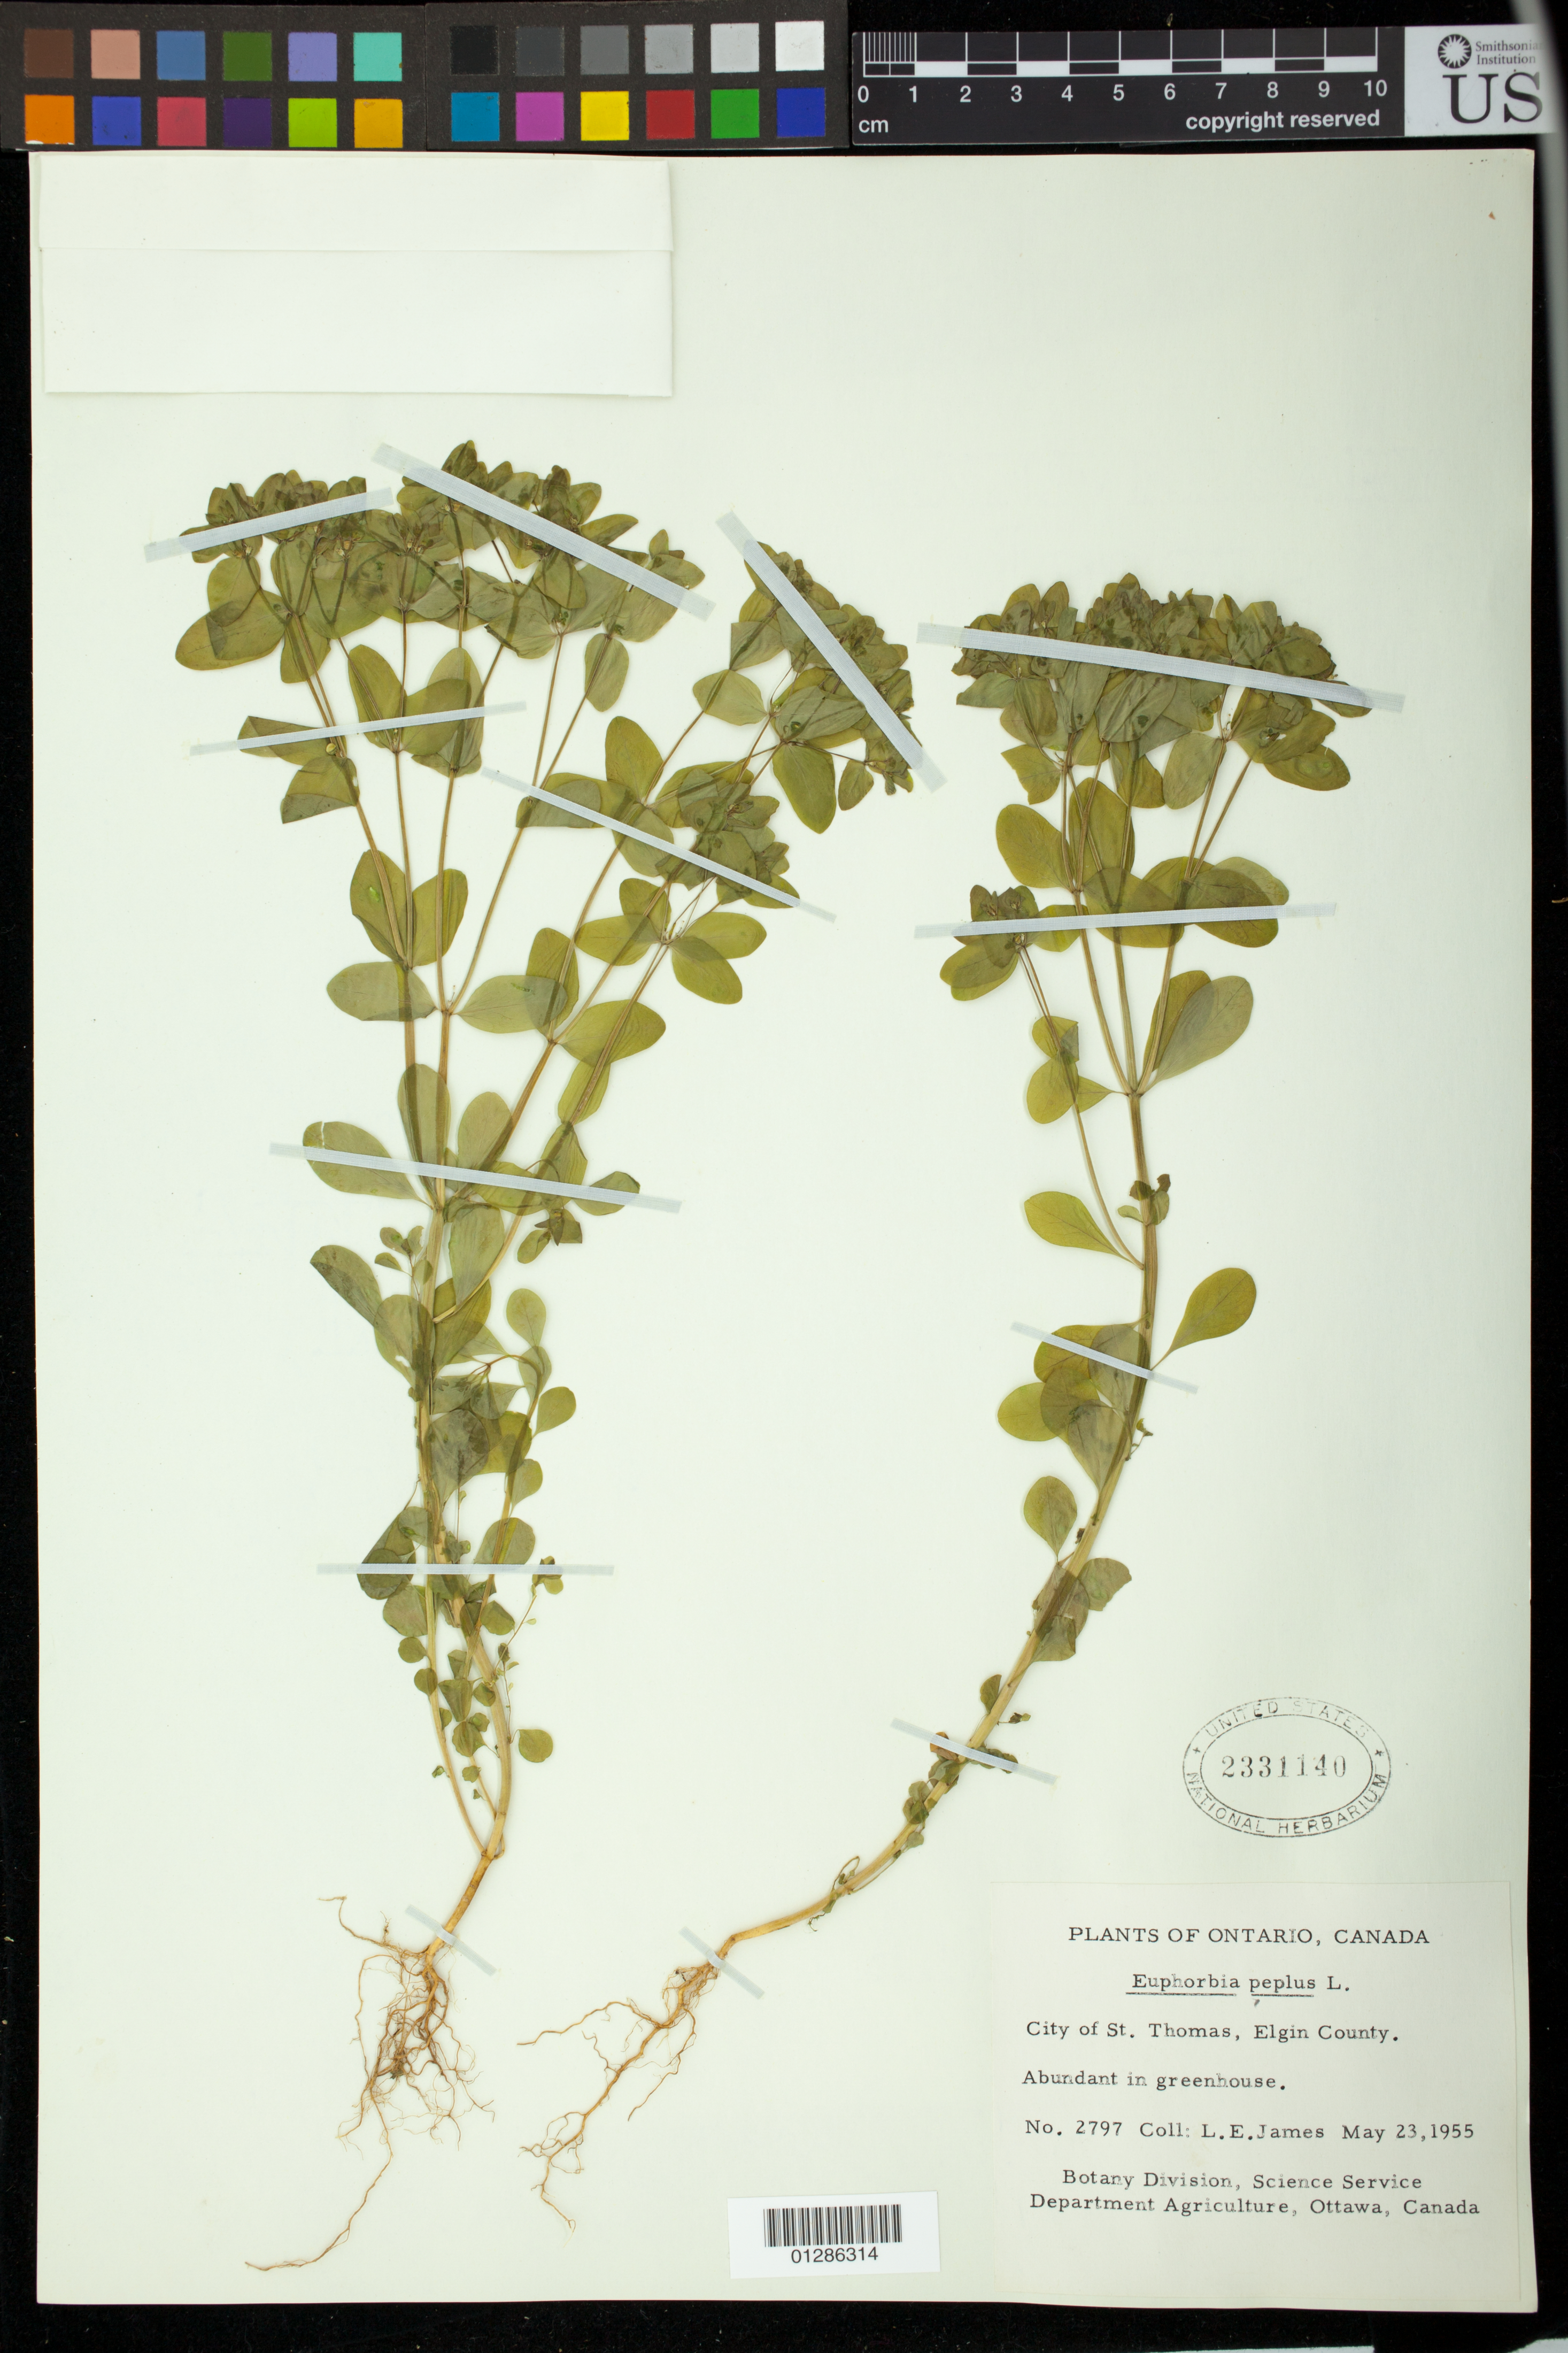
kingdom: Plantae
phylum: Tracheophyta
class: Magnoliopsida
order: Malpighiales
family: Euphorbiaceae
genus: Euphorbia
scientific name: Euphorbia peplus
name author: L.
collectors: L. E. James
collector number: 2797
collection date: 1955-05-23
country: Canada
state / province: Ontario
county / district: Elgin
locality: City of St. Thomas, abundant in greenhouse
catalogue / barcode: US 2331140